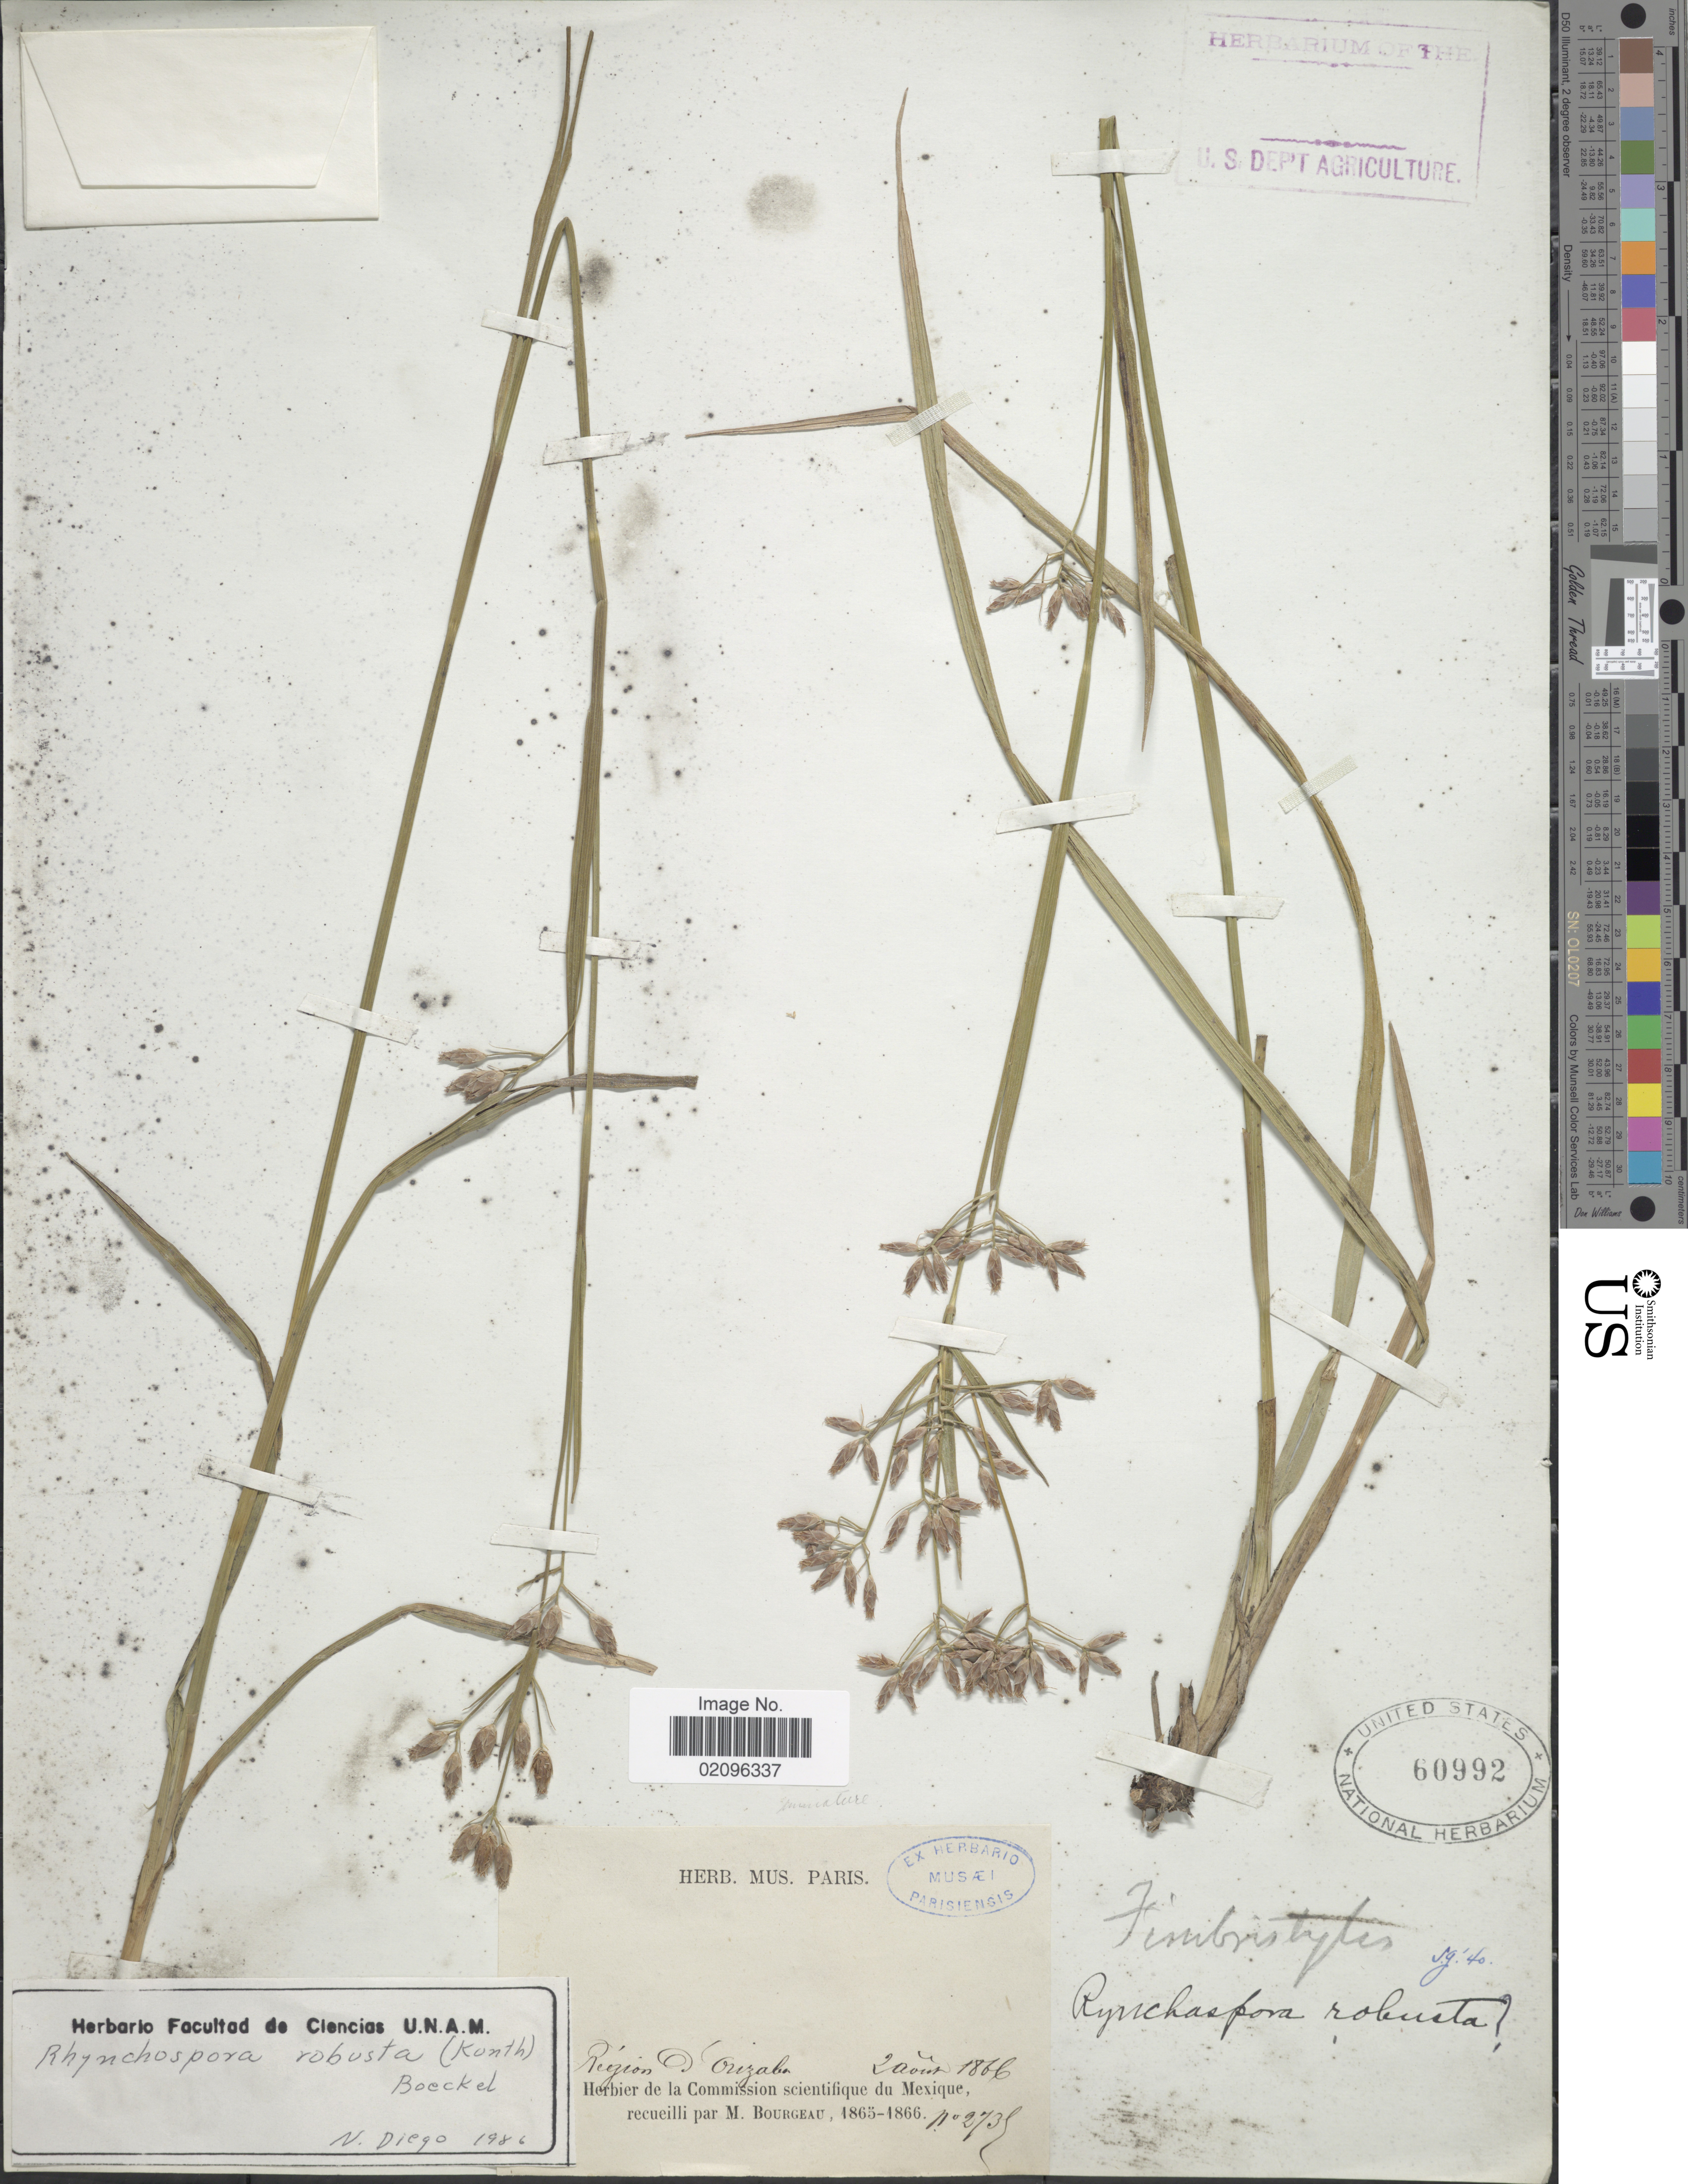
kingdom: Plantae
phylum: Tracheophyta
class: Liliopsida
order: Poales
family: Cyperaceae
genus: Rhynchospora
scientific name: Rhynchospora robusta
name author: (Kunth) Boeckeler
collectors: M. Bourgeau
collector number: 2735*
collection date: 1866-08-02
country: Mexico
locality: Region d'Orizaba,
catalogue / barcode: US 60992